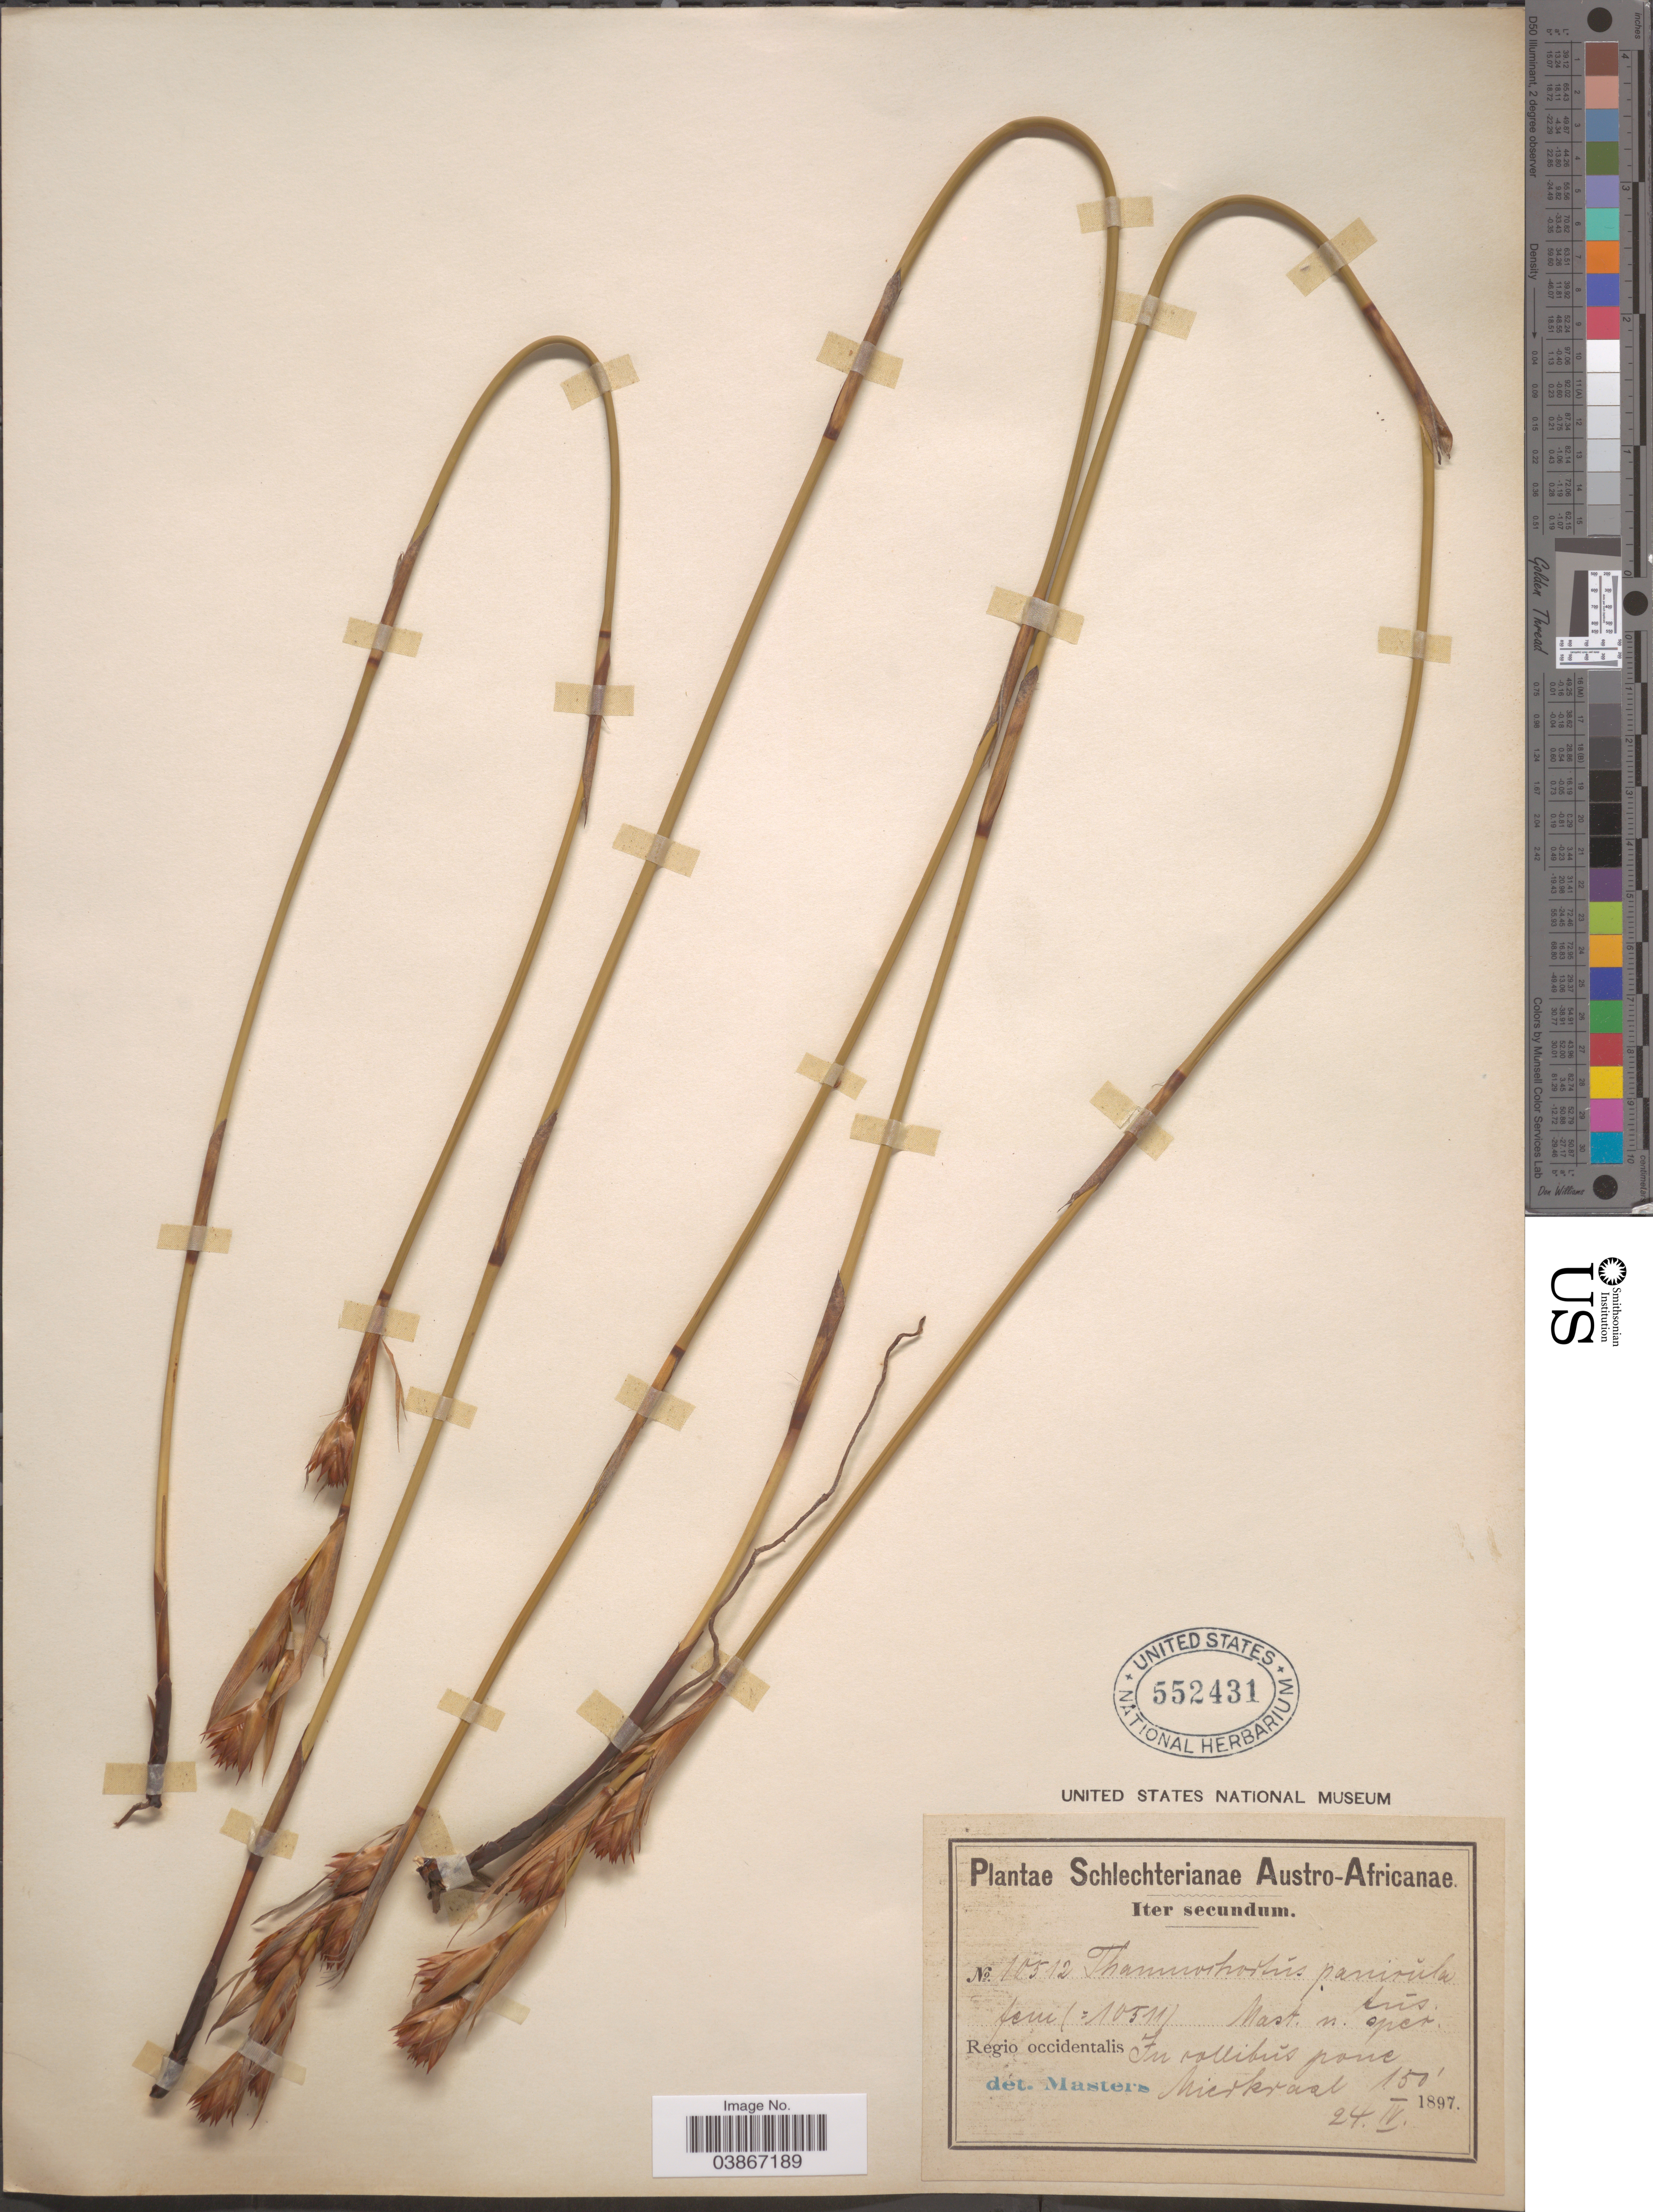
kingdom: Plantae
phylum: Tracheophyta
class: Liliopsida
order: Poales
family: Restionaceae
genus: Thamnochortus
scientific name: Thamnochortus paniculatus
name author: Mast.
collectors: Schlechter, --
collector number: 10512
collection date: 1897-04-24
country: South Africa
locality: Austro-Africanae. Regio occidentalis. In collibus pone Mierkraal.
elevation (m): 46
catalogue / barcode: US 552431